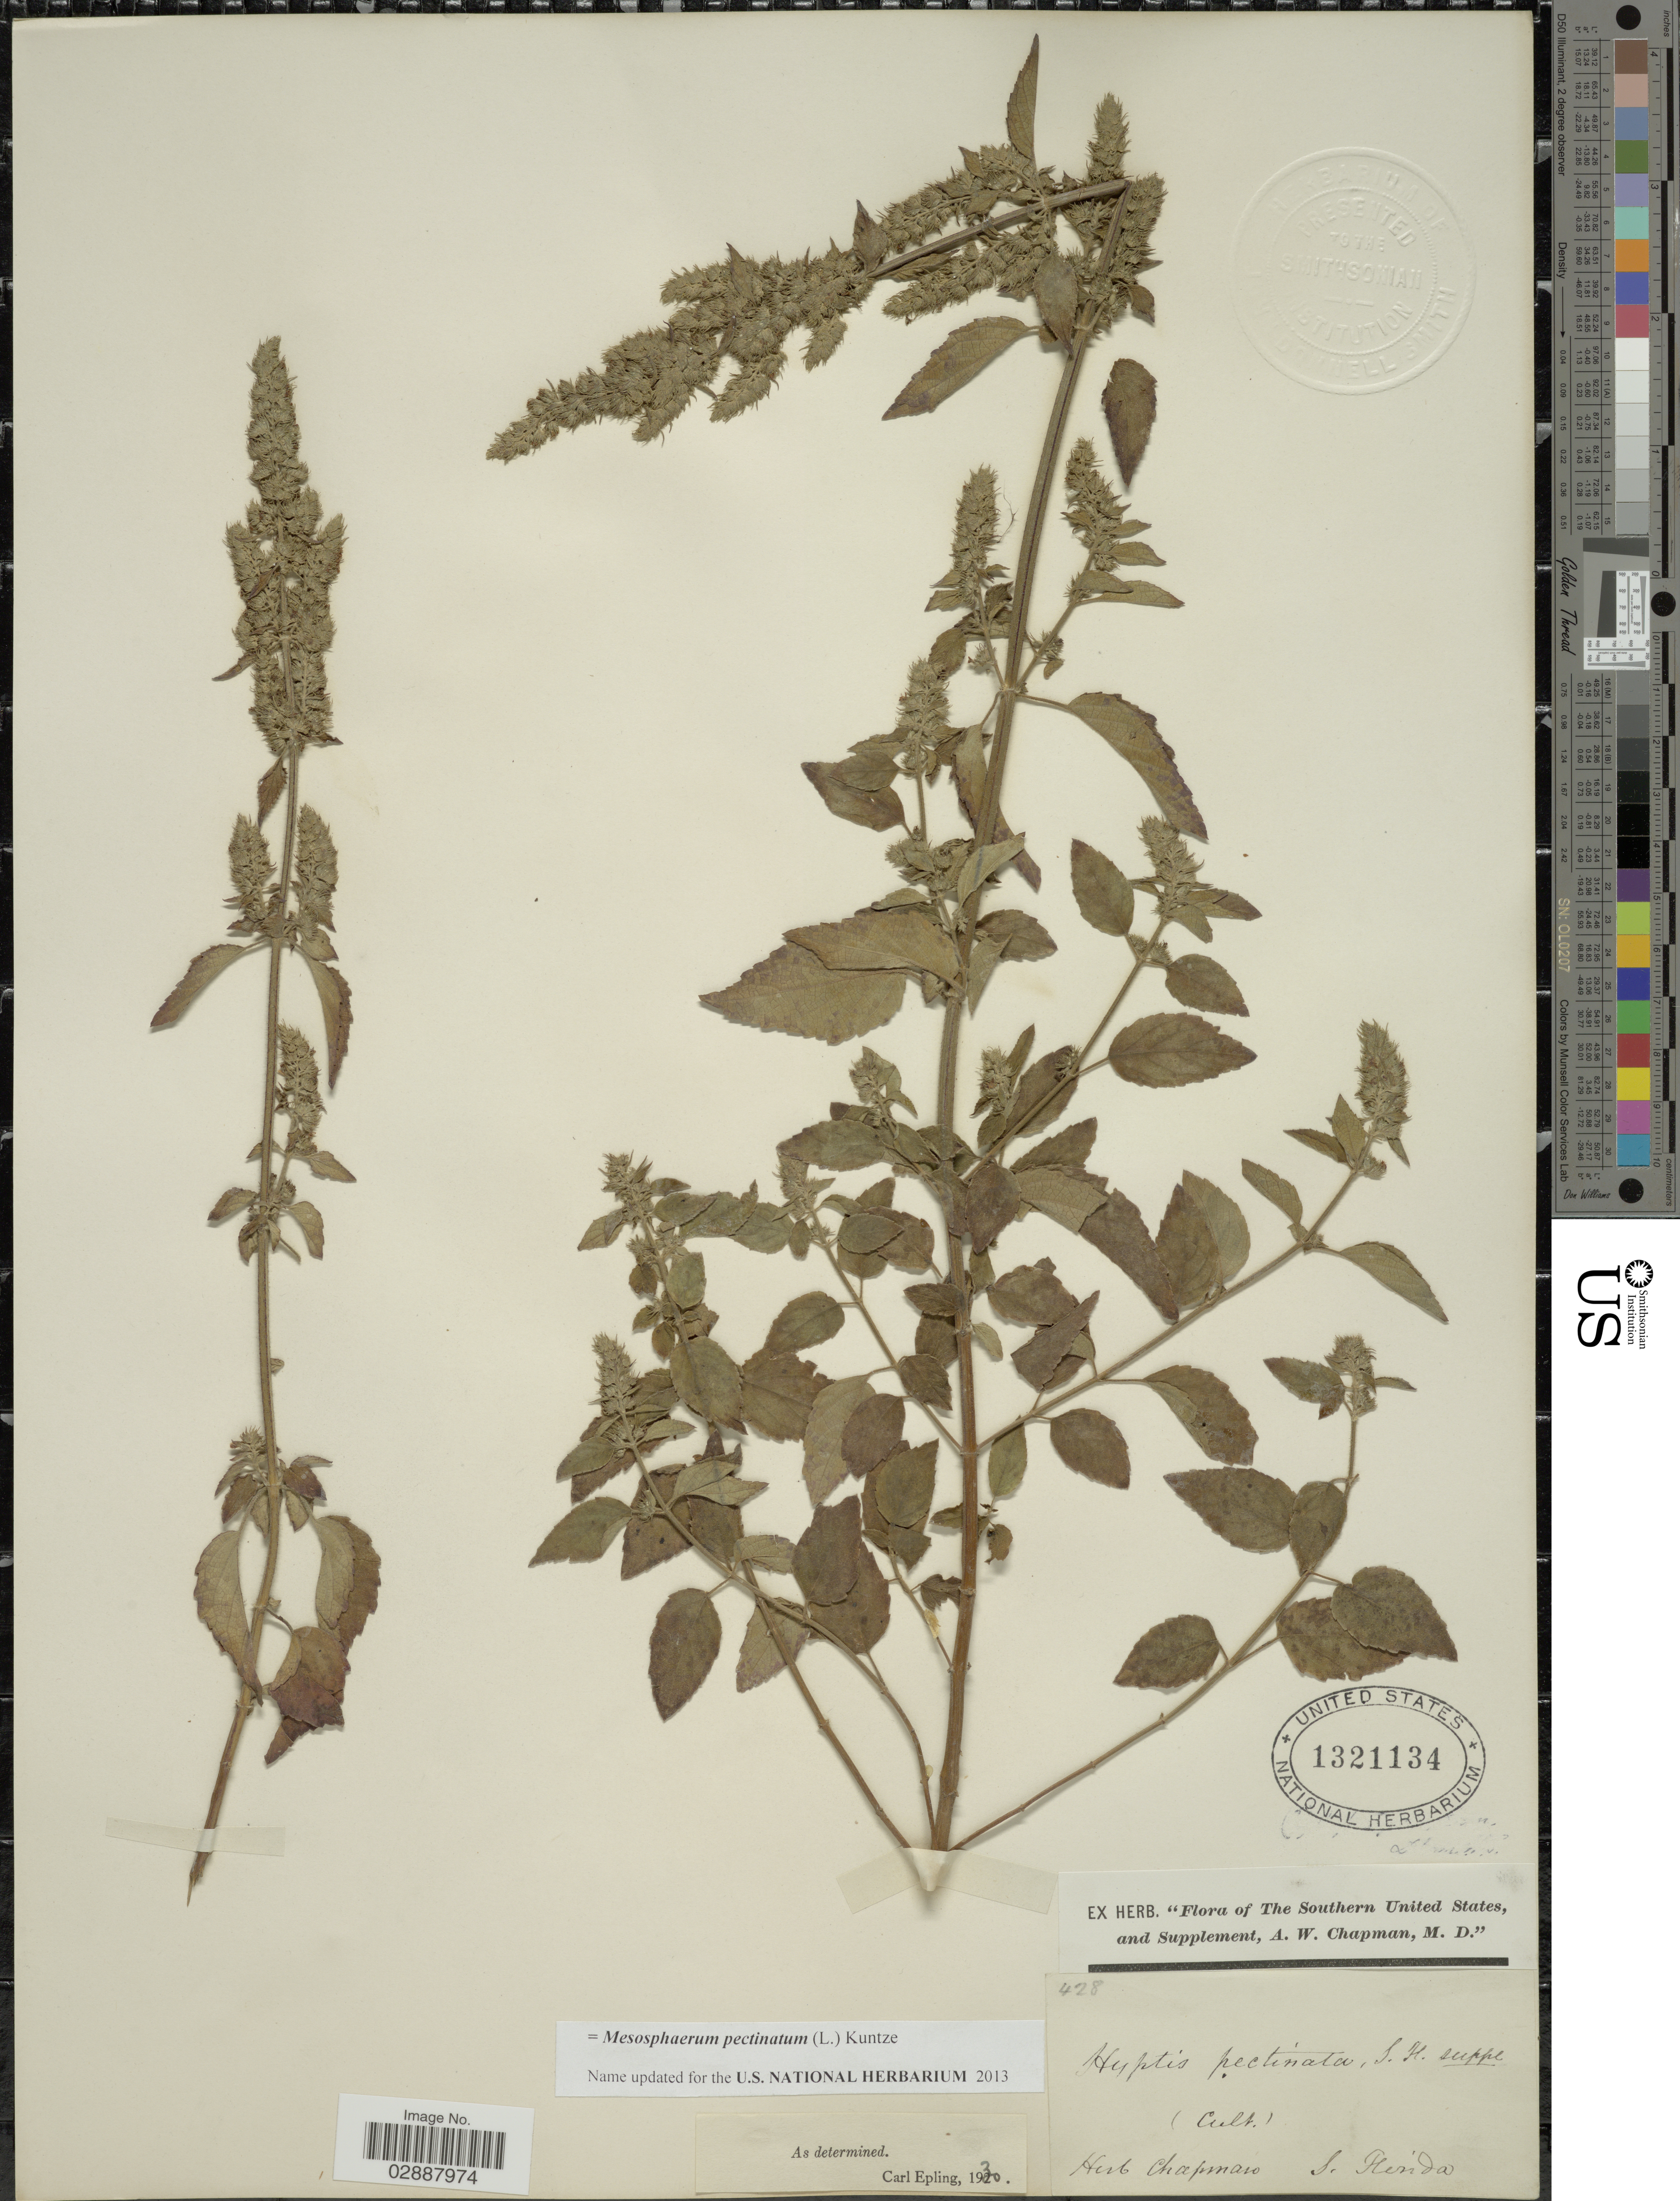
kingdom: Plantae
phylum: Tracheophyta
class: Magnoliopsida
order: Lamiales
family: Lamiaceae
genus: Mesosphaerum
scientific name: Mesosphaerum pectinatum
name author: (L.) Kuntze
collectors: ex herb. A.W. Chapman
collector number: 428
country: United States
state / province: Florida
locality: S. Florida.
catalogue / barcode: US 1321134